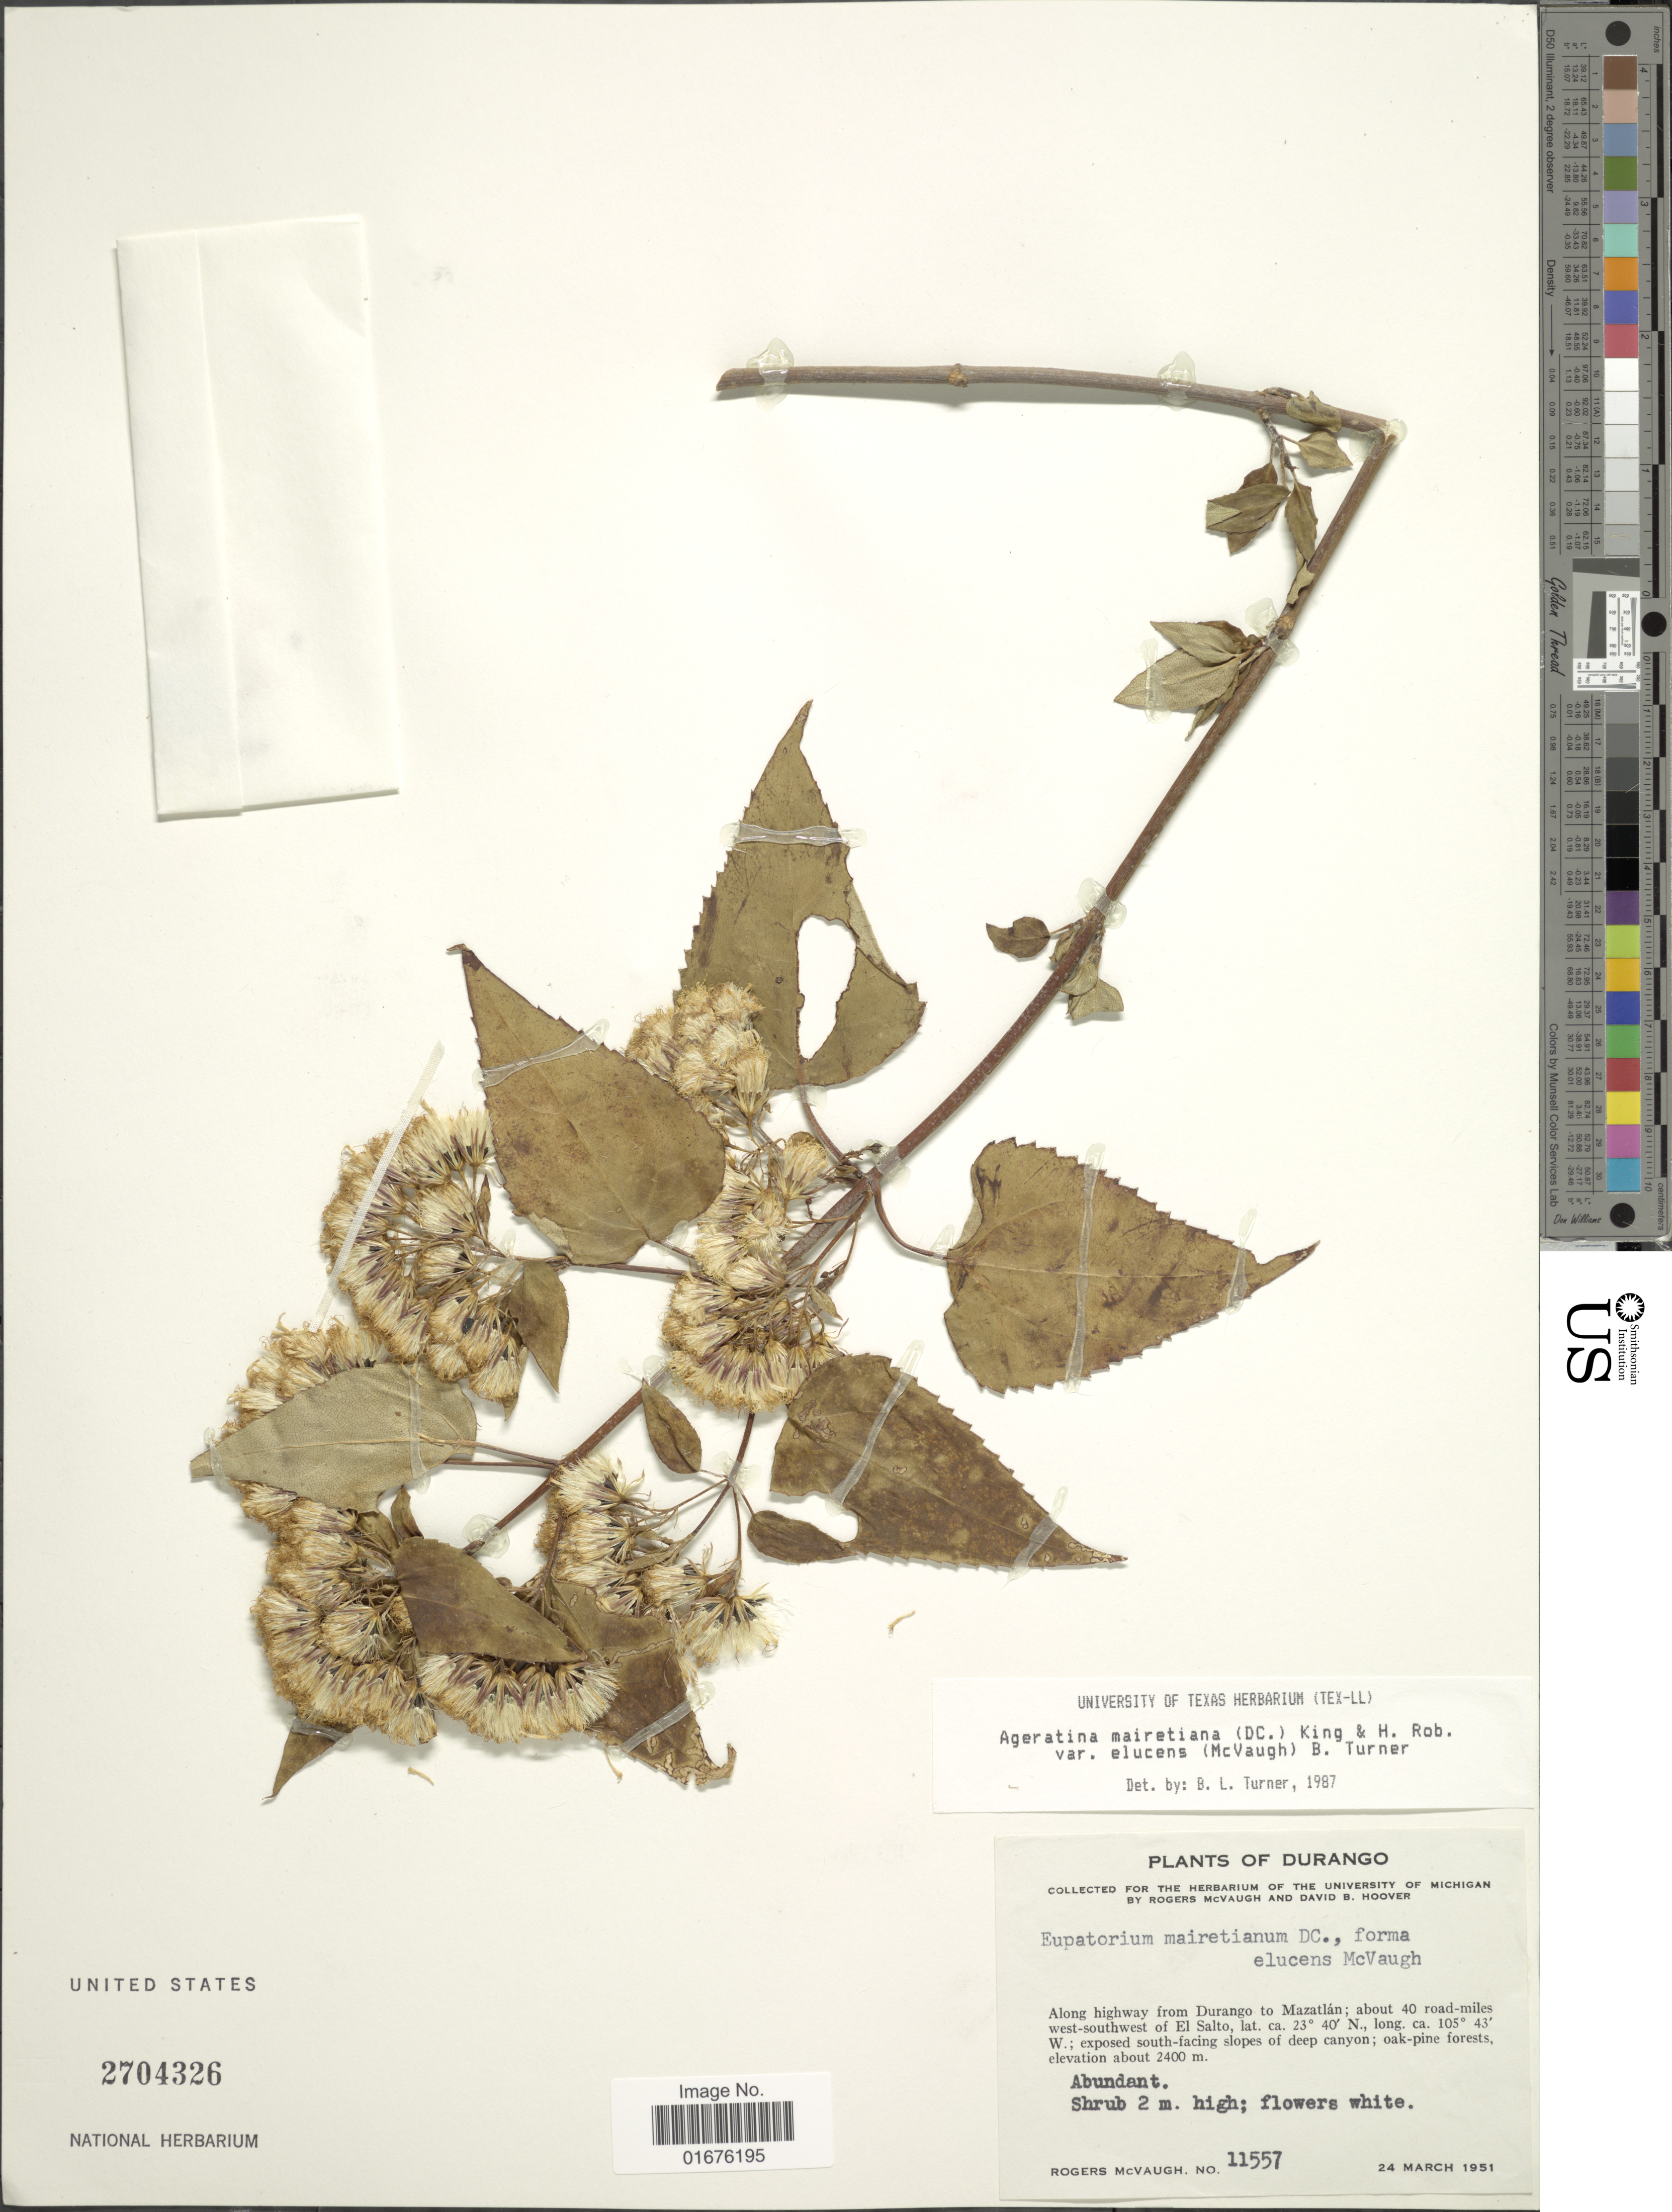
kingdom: Plantae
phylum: Tracheophyta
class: Magnoliopsida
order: Asterales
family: Asteraceae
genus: Ageratina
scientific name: Ageratina mairetiana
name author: (DC.) R.M. King & H. Rob.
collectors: R. McVaugh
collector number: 11557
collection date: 1951-03-24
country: Mexico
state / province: Durango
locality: Along highway from Durango to Mazatlán; about 40 road-miles west-southwest of El Salto, exposed south-facing slopes of deep canyon; oak pine forests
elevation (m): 2400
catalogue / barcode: US 2704326